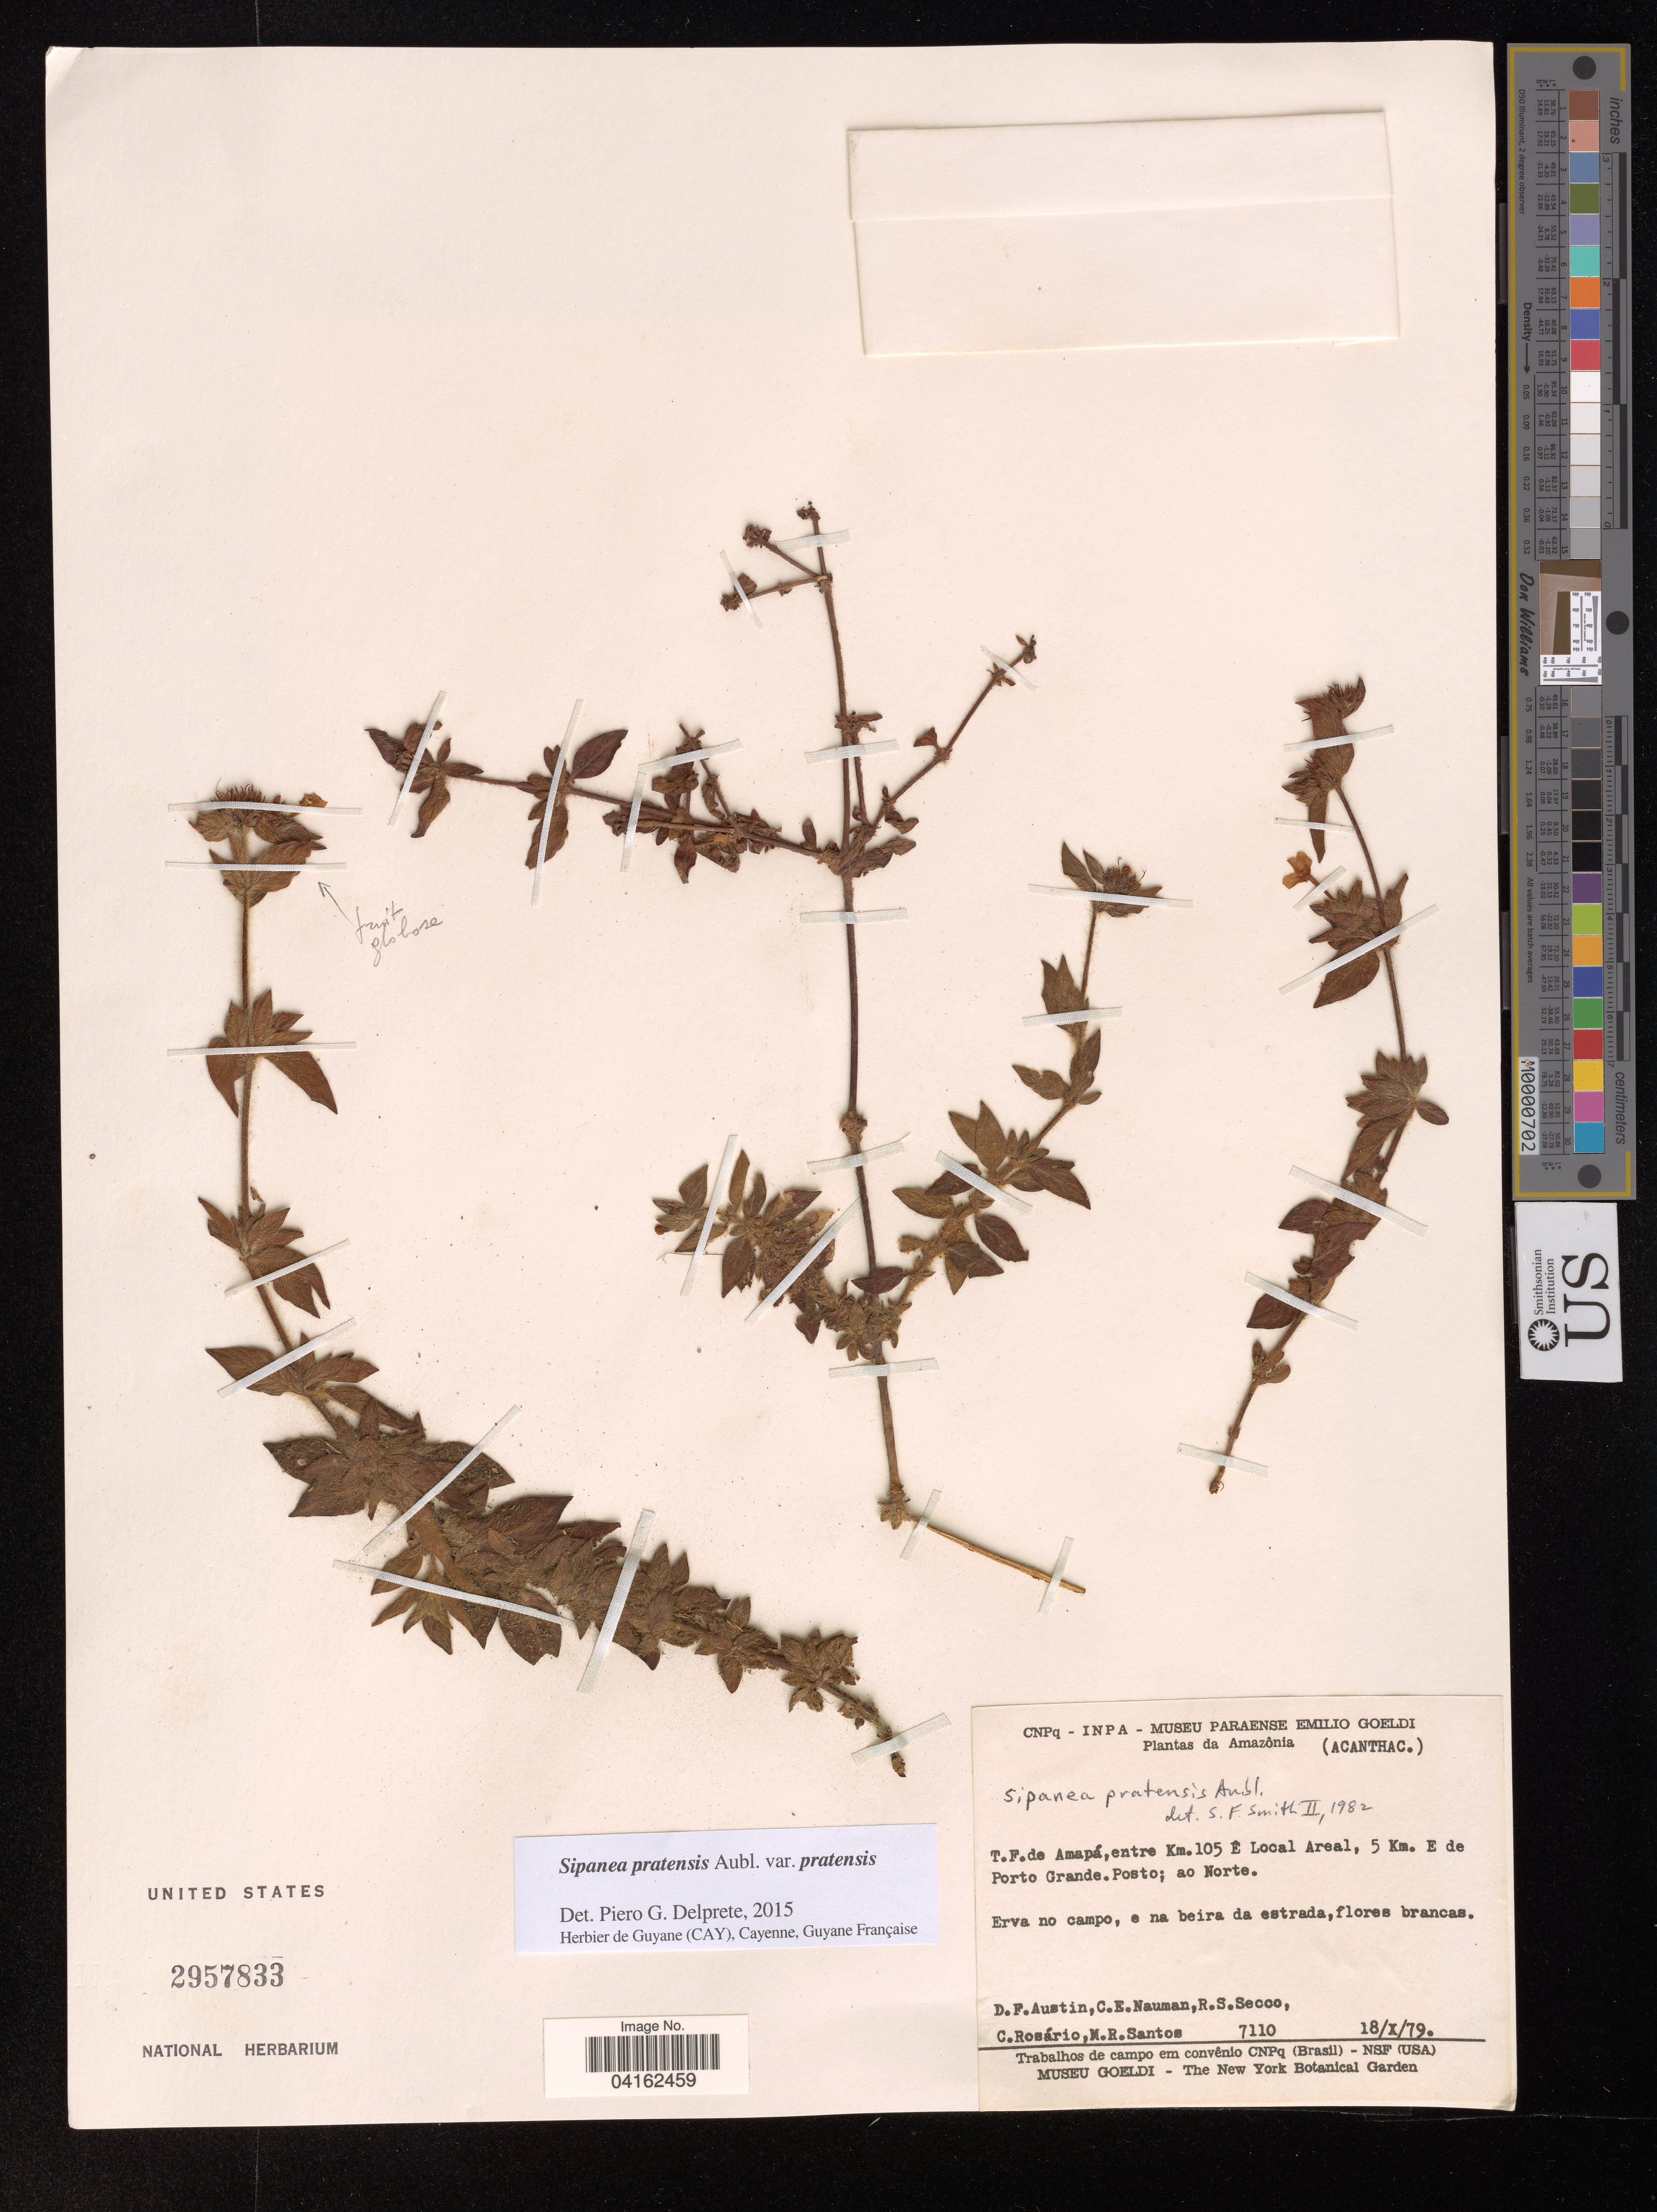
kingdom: Plantae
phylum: Tracheophyta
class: Magnoliopsida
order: Gentianales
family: Rubiaceae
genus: Sipanea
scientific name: Sipanea pratensis var. pratensis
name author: Aubl.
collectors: D. Austin, C. E. Nauman, R. Secco, C. Rosario & M. R. Santos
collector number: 7110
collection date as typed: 18 10 79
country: Brazil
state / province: Amapá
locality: Amazônia. T.F. de Amapá, entre Km. 105 Ê Local Areal, 5 Km. E de Porto Grande. Posto; ao Norte.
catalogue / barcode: US 2957833